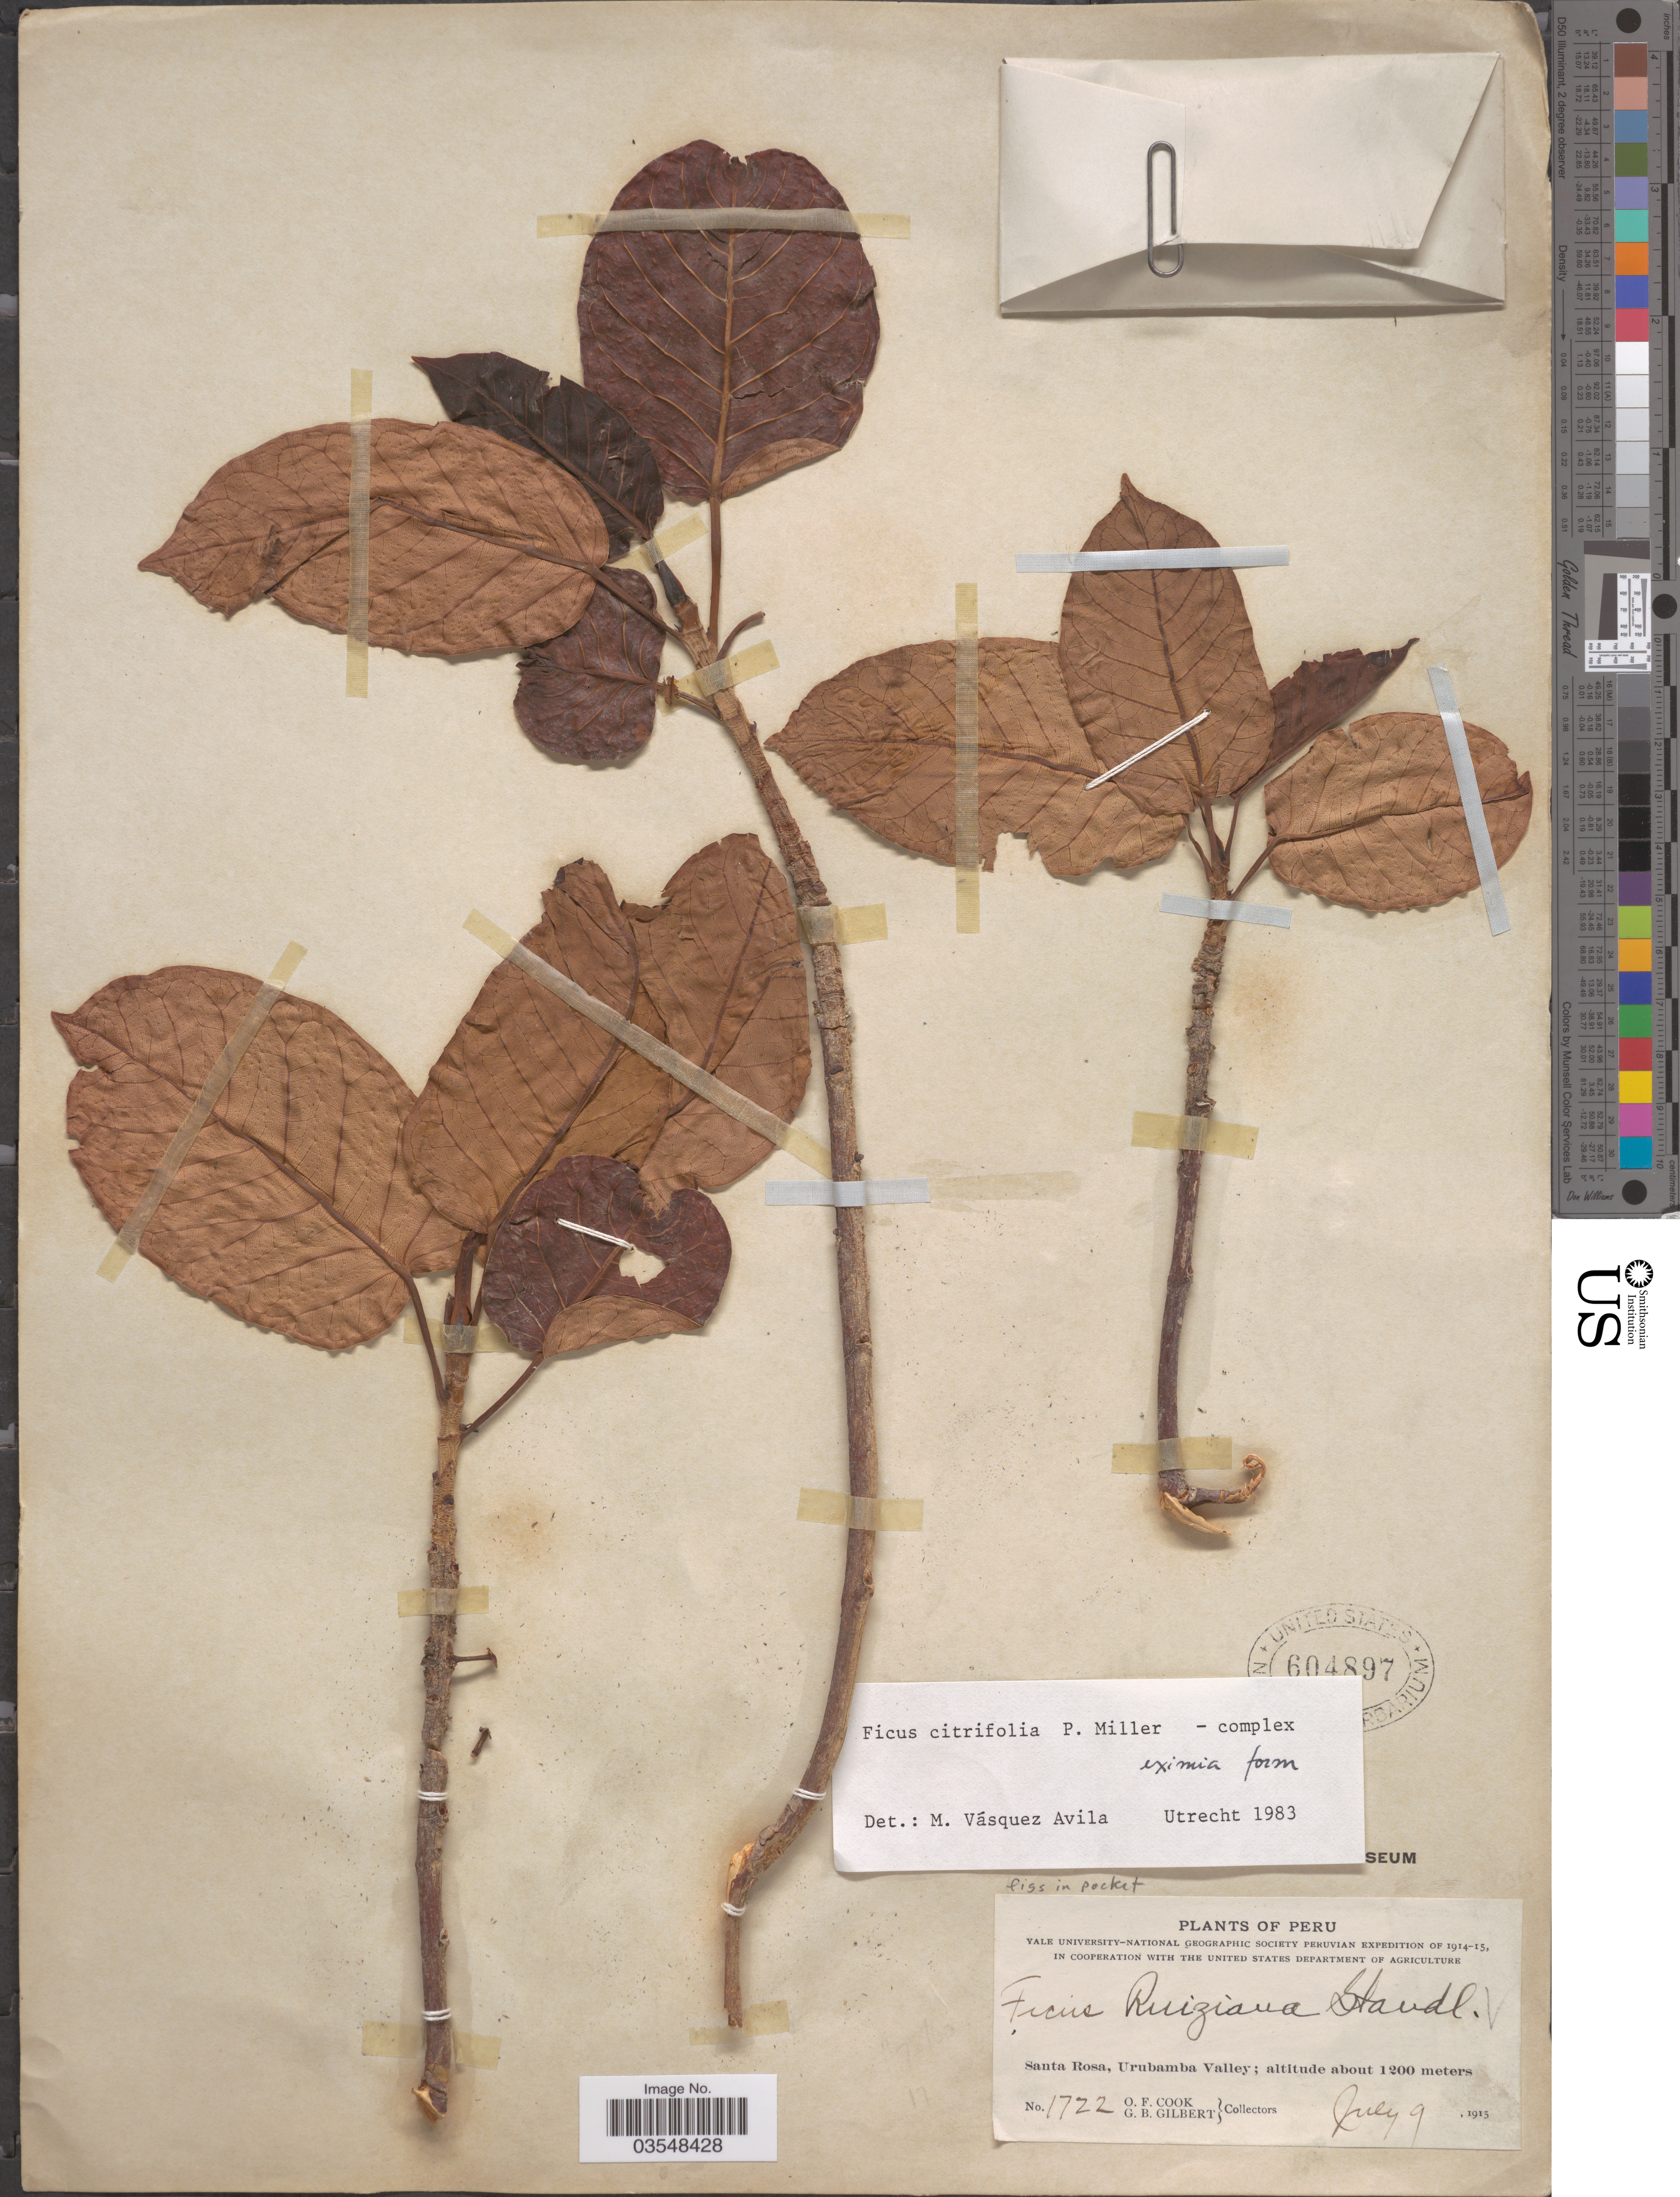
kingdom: Plantae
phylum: Tracheophyta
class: Magnoliopsida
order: Rosales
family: Moraceae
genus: Ficus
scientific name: Ficus eximia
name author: Schott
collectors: O. F. Cook & G. B. Gilbert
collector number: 1722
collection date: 1915-07-09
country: Peru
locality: Santa Rosa, Urubamba Valley.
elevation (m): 1200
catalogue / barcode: US 604897